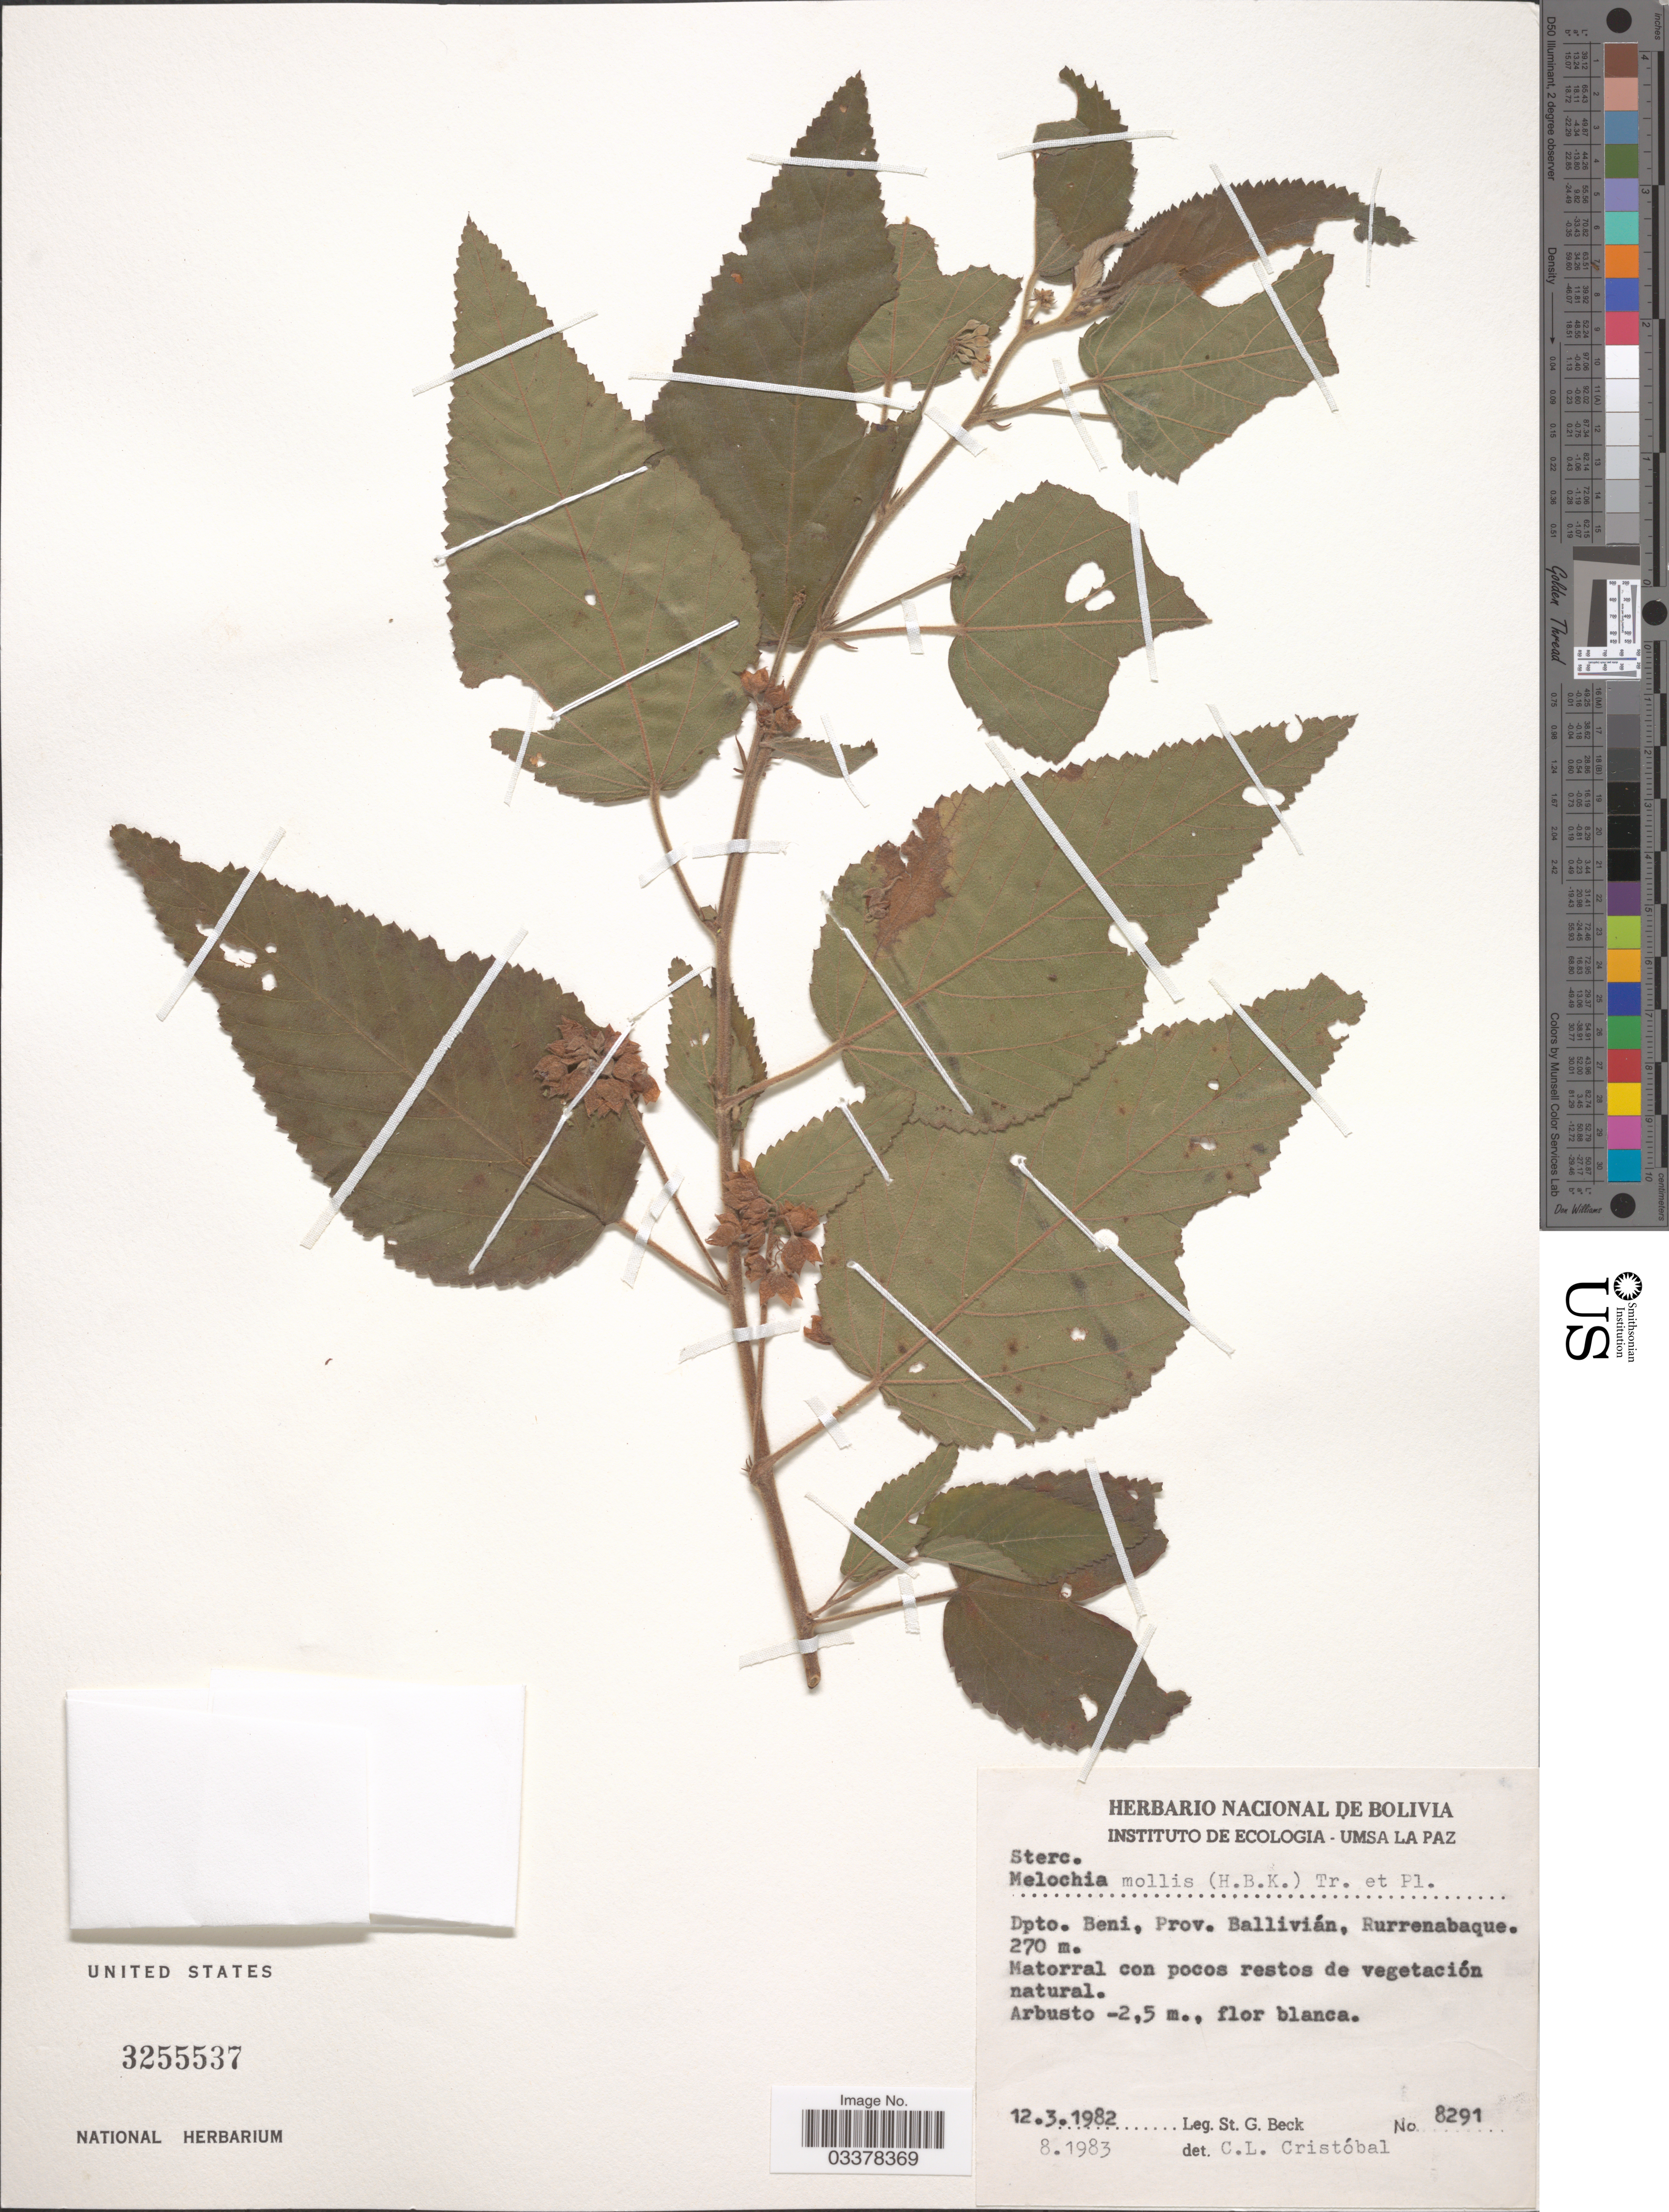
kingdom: Plantae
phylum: Tracheophyta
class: Magnoliopsida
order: Malvales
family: Malvaceae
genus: Melochia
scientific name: Melochia mollis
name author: (Kunth) Triana & Planch.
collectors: S. G. Beck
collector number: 8291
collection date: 1982-03-12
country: Bolivia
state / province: Beni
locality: Dpto. Beni, Prov. Ballivián, Rurrenabaque.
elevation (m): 270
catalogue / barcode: US 3255537